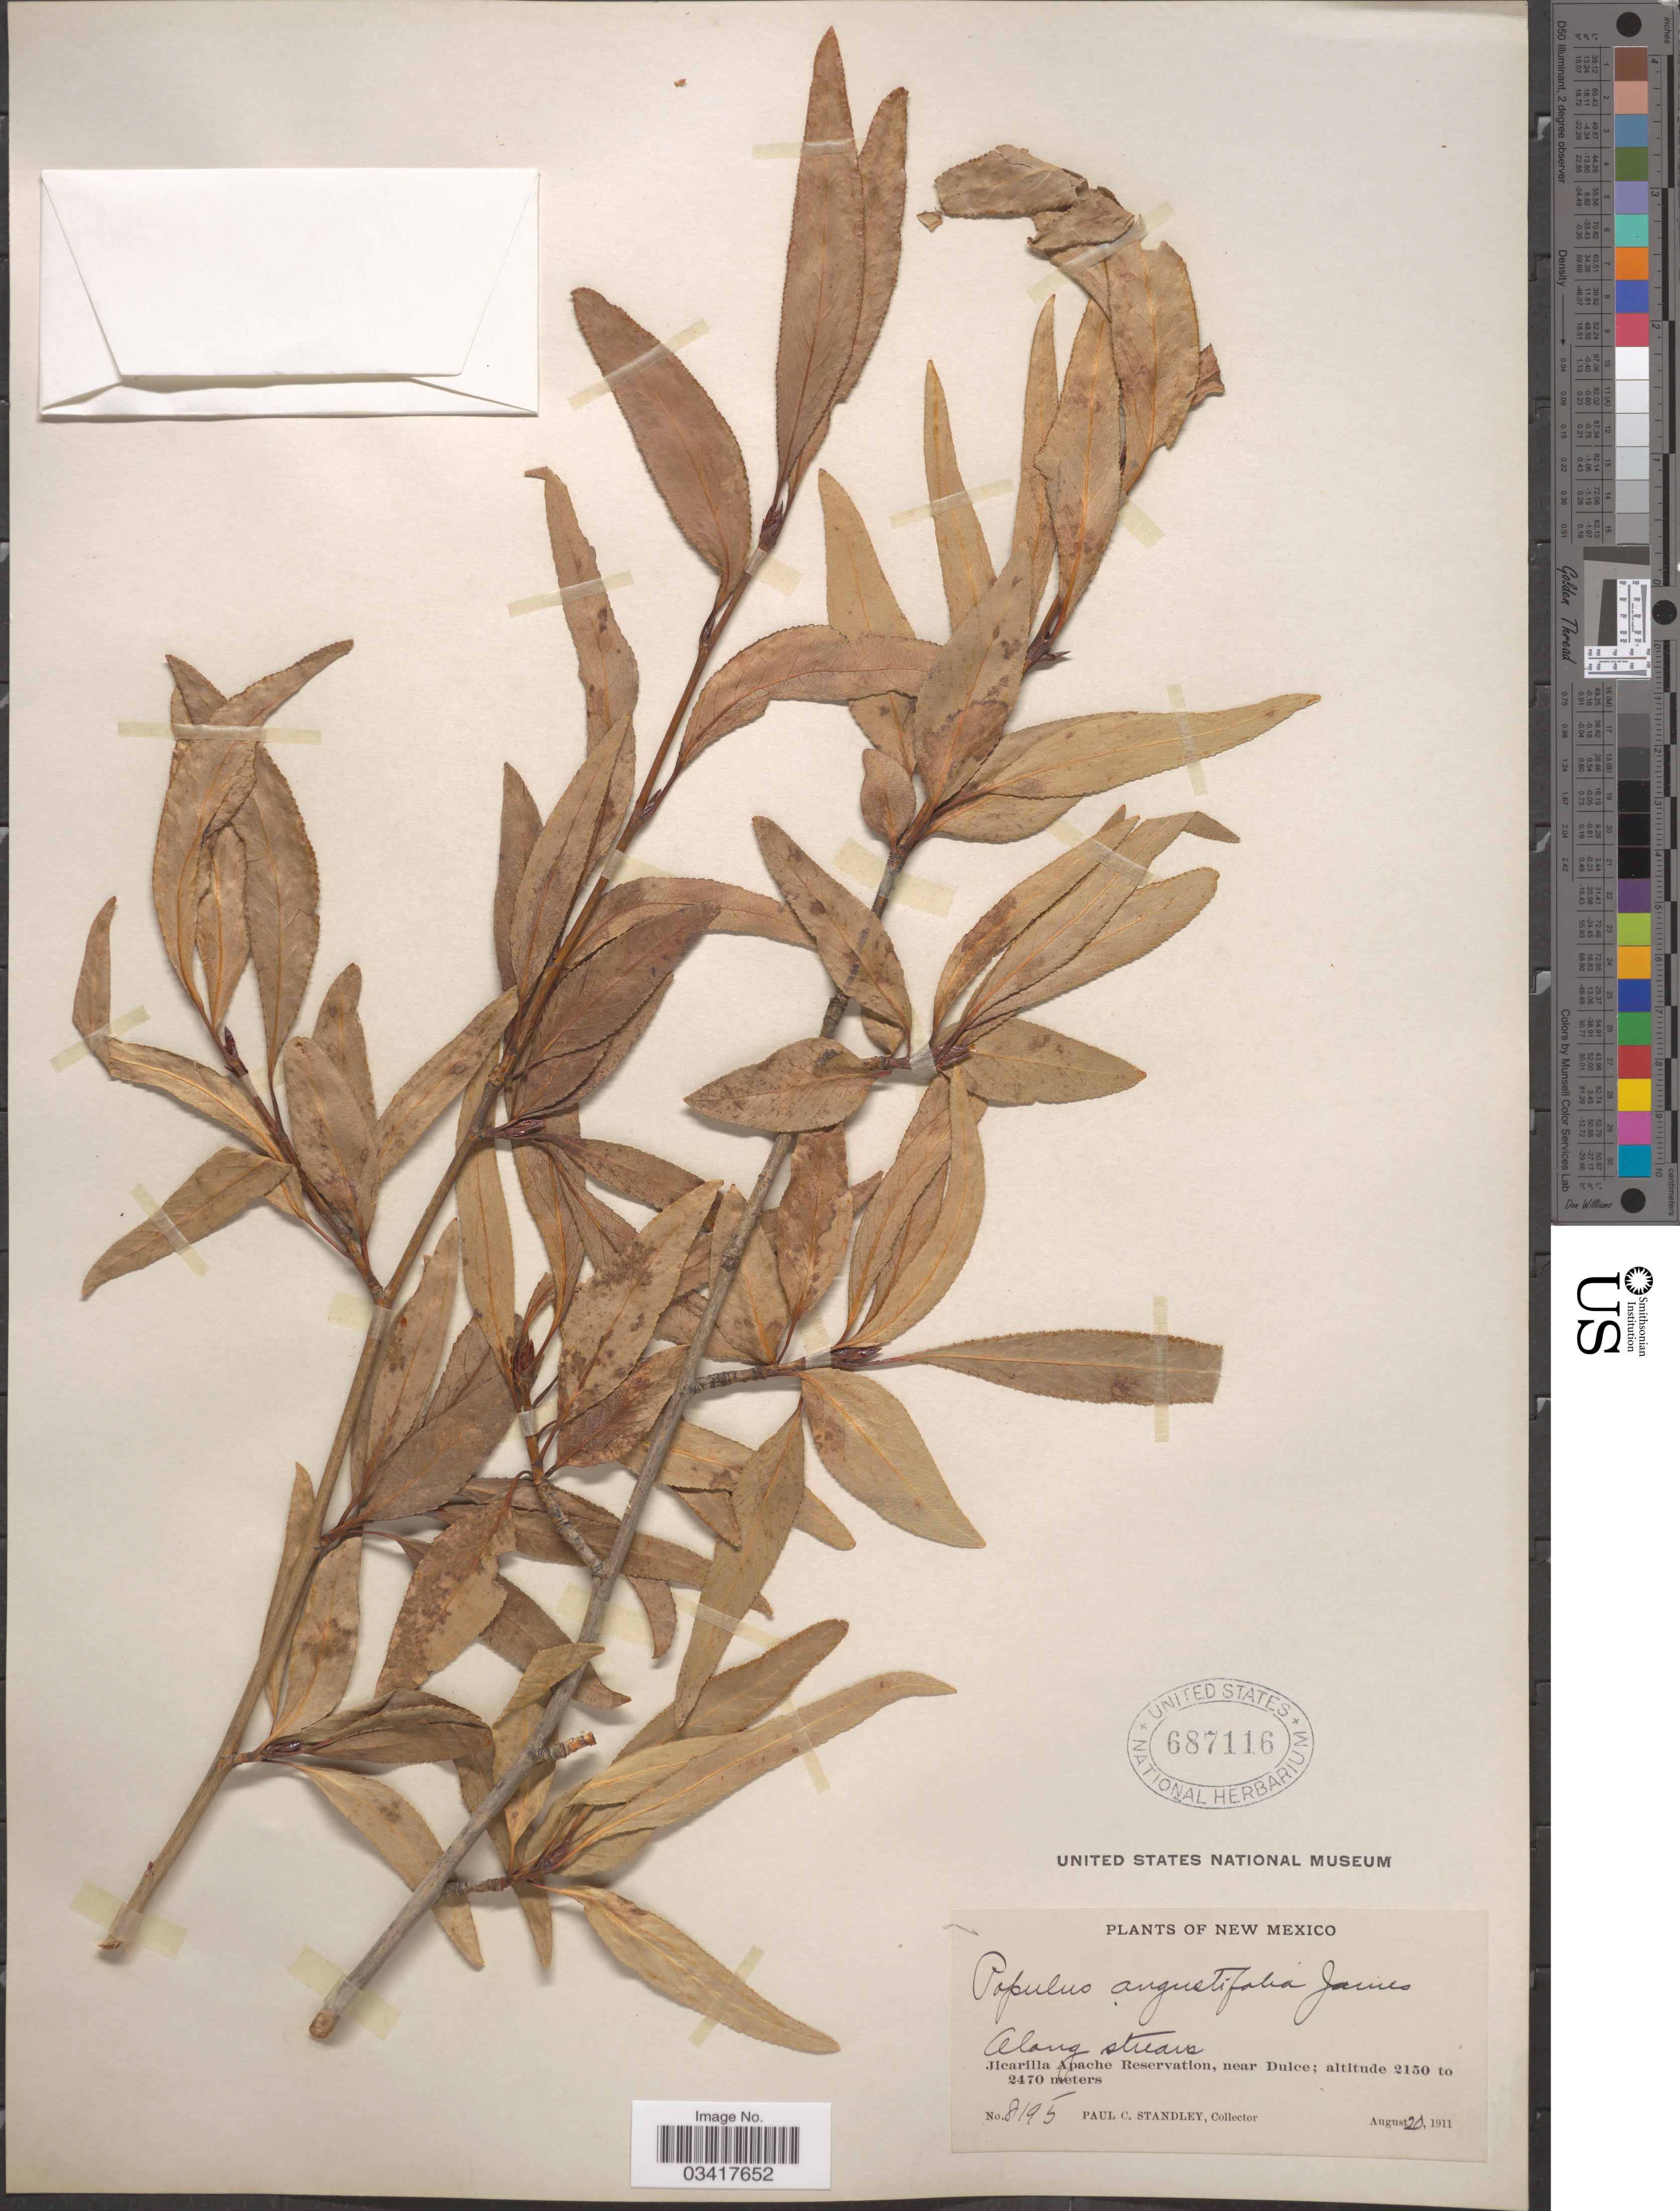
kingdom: Plantae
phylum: Tracheophyta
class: Magnoliopsida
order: Malpighiales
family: Salicaceae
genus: Populus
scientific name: Populus angustifolia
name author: E. James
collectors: P. C. Standley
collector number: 8195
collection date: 1911-08-20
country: United States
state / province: New Mexico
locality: Jicarilla Apache Reservation, near Dulce.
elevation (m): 2150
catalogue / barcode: US 687116